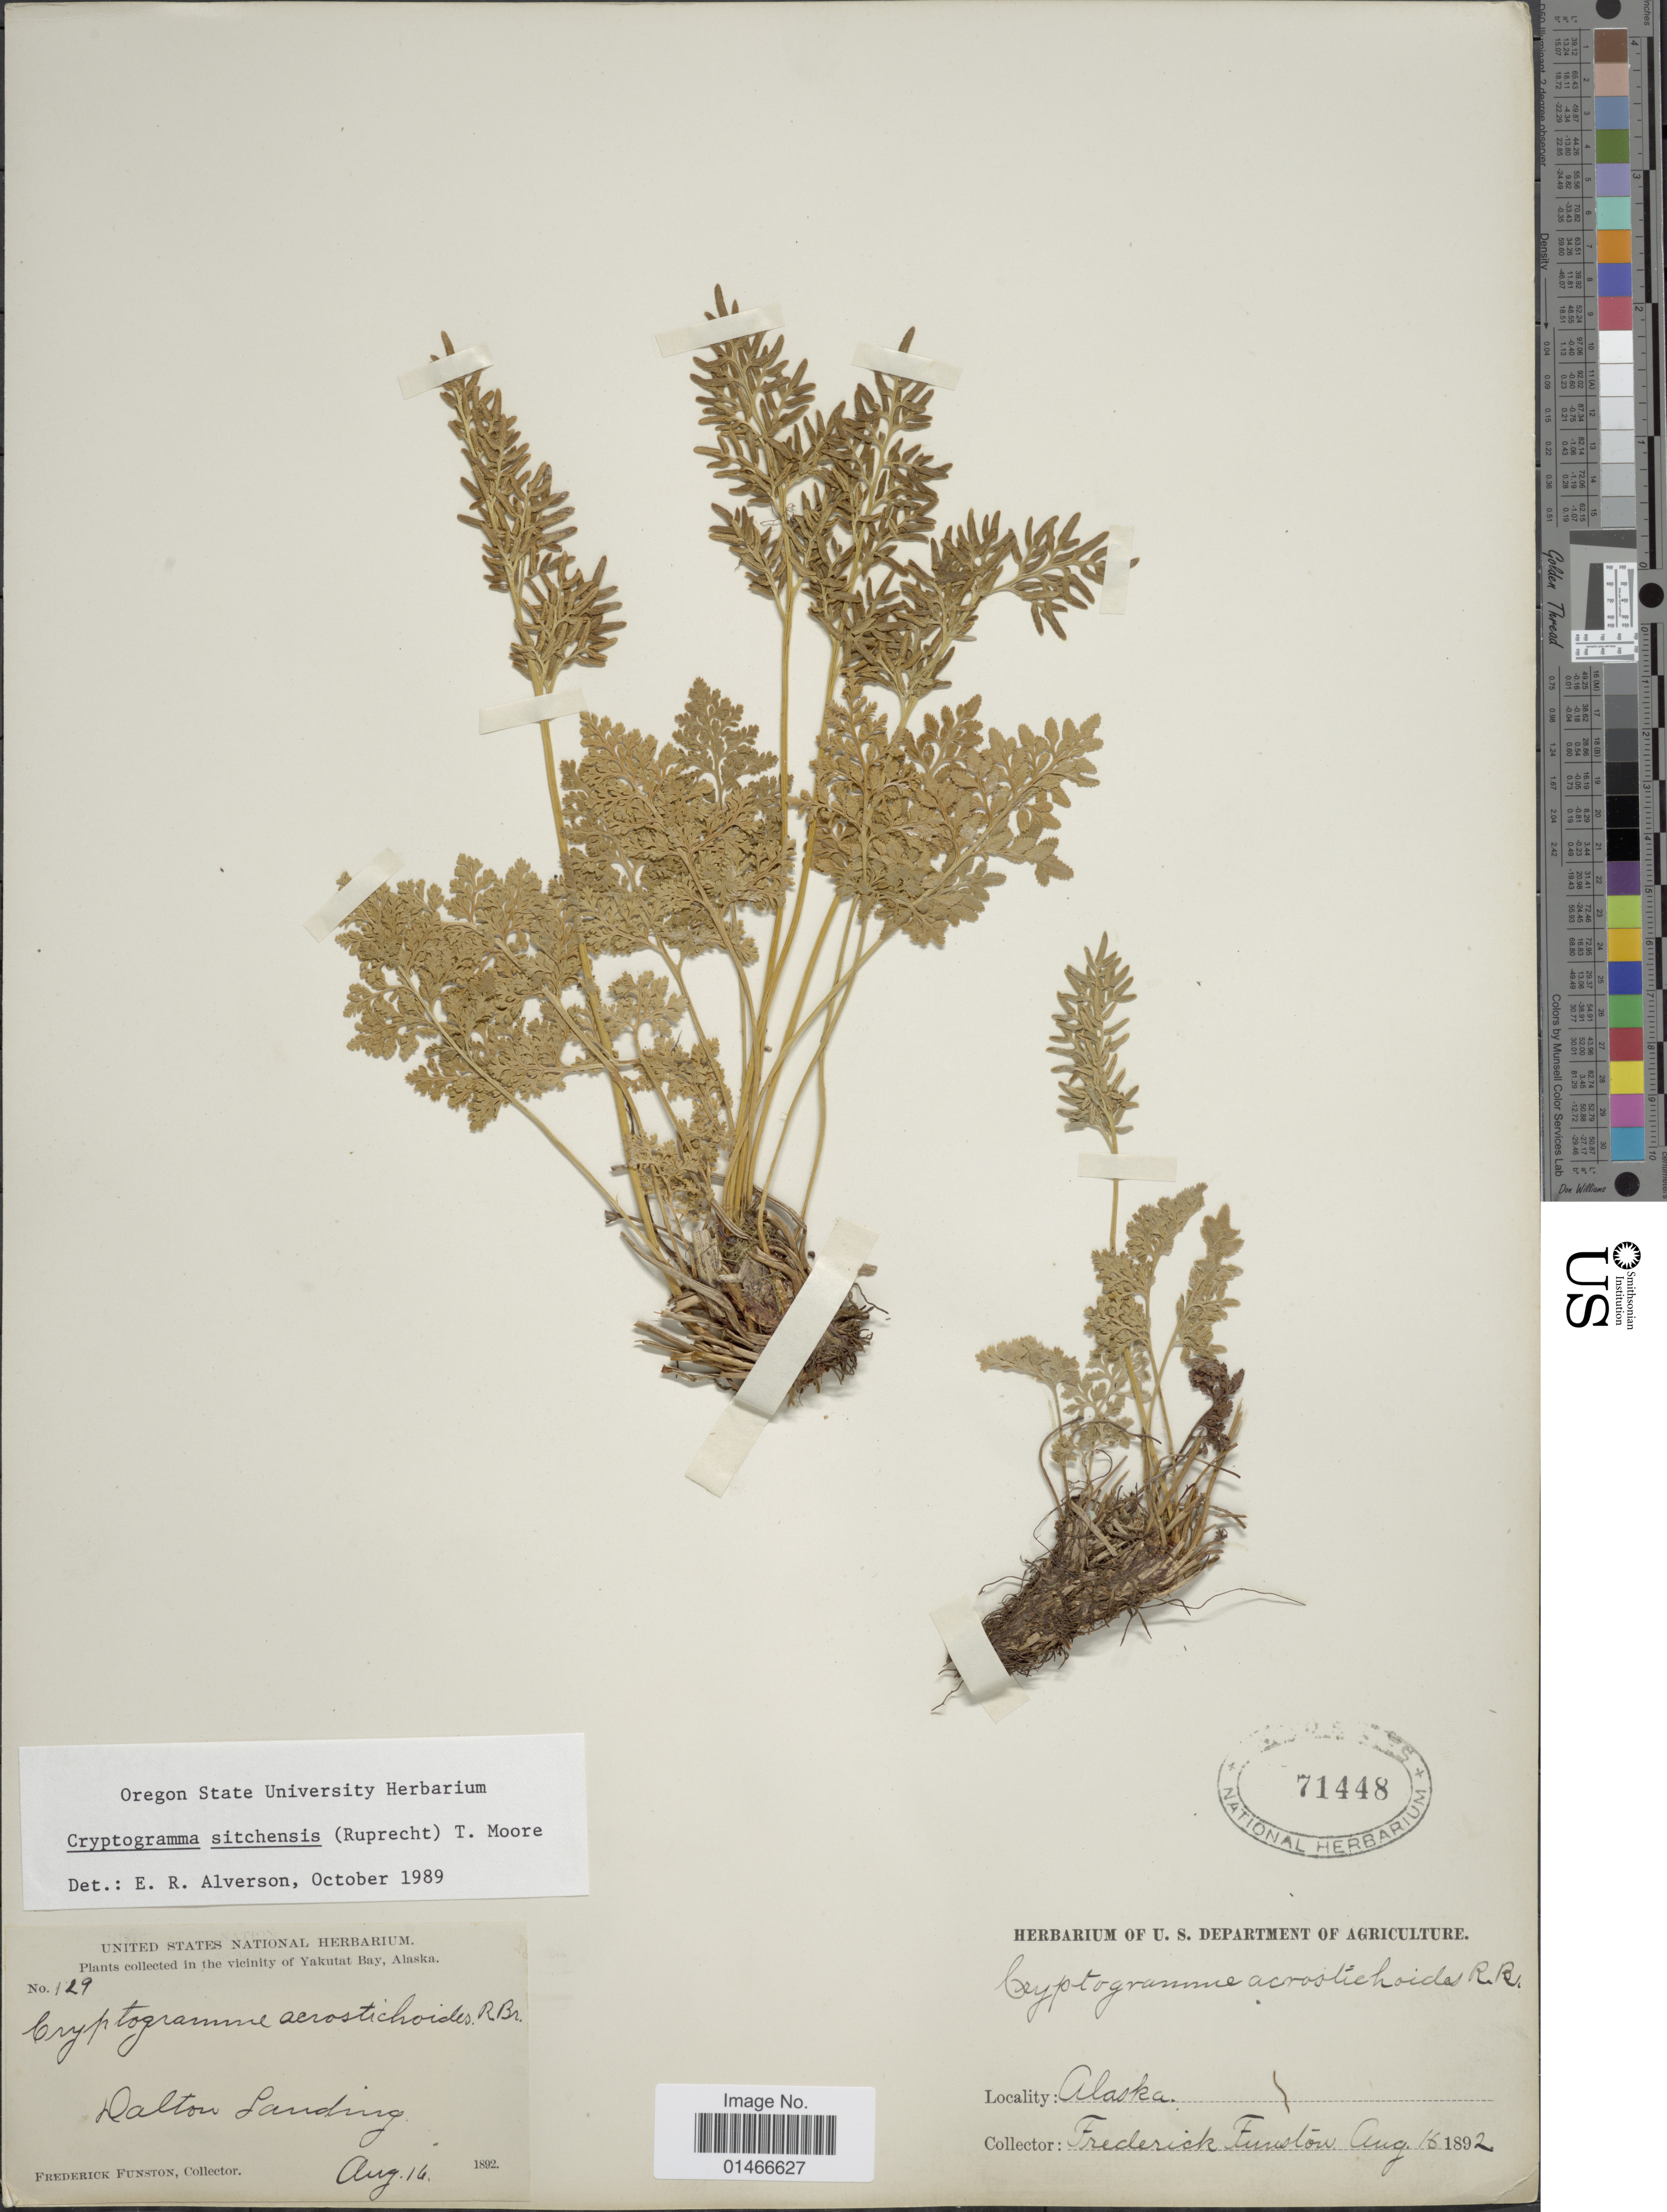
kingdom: Plantae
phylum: Tracheophyta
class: Polypodiopsida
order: Polypodiales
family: Pteridaceae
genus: Cryptogramma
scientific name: Cryptogramma sitchensis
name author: (Rupr.) T. Moore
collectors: F. Funston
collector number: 129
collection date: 1892-08-14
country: United States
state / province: Alaska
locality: Dalton Landing.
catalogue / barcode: US 71448